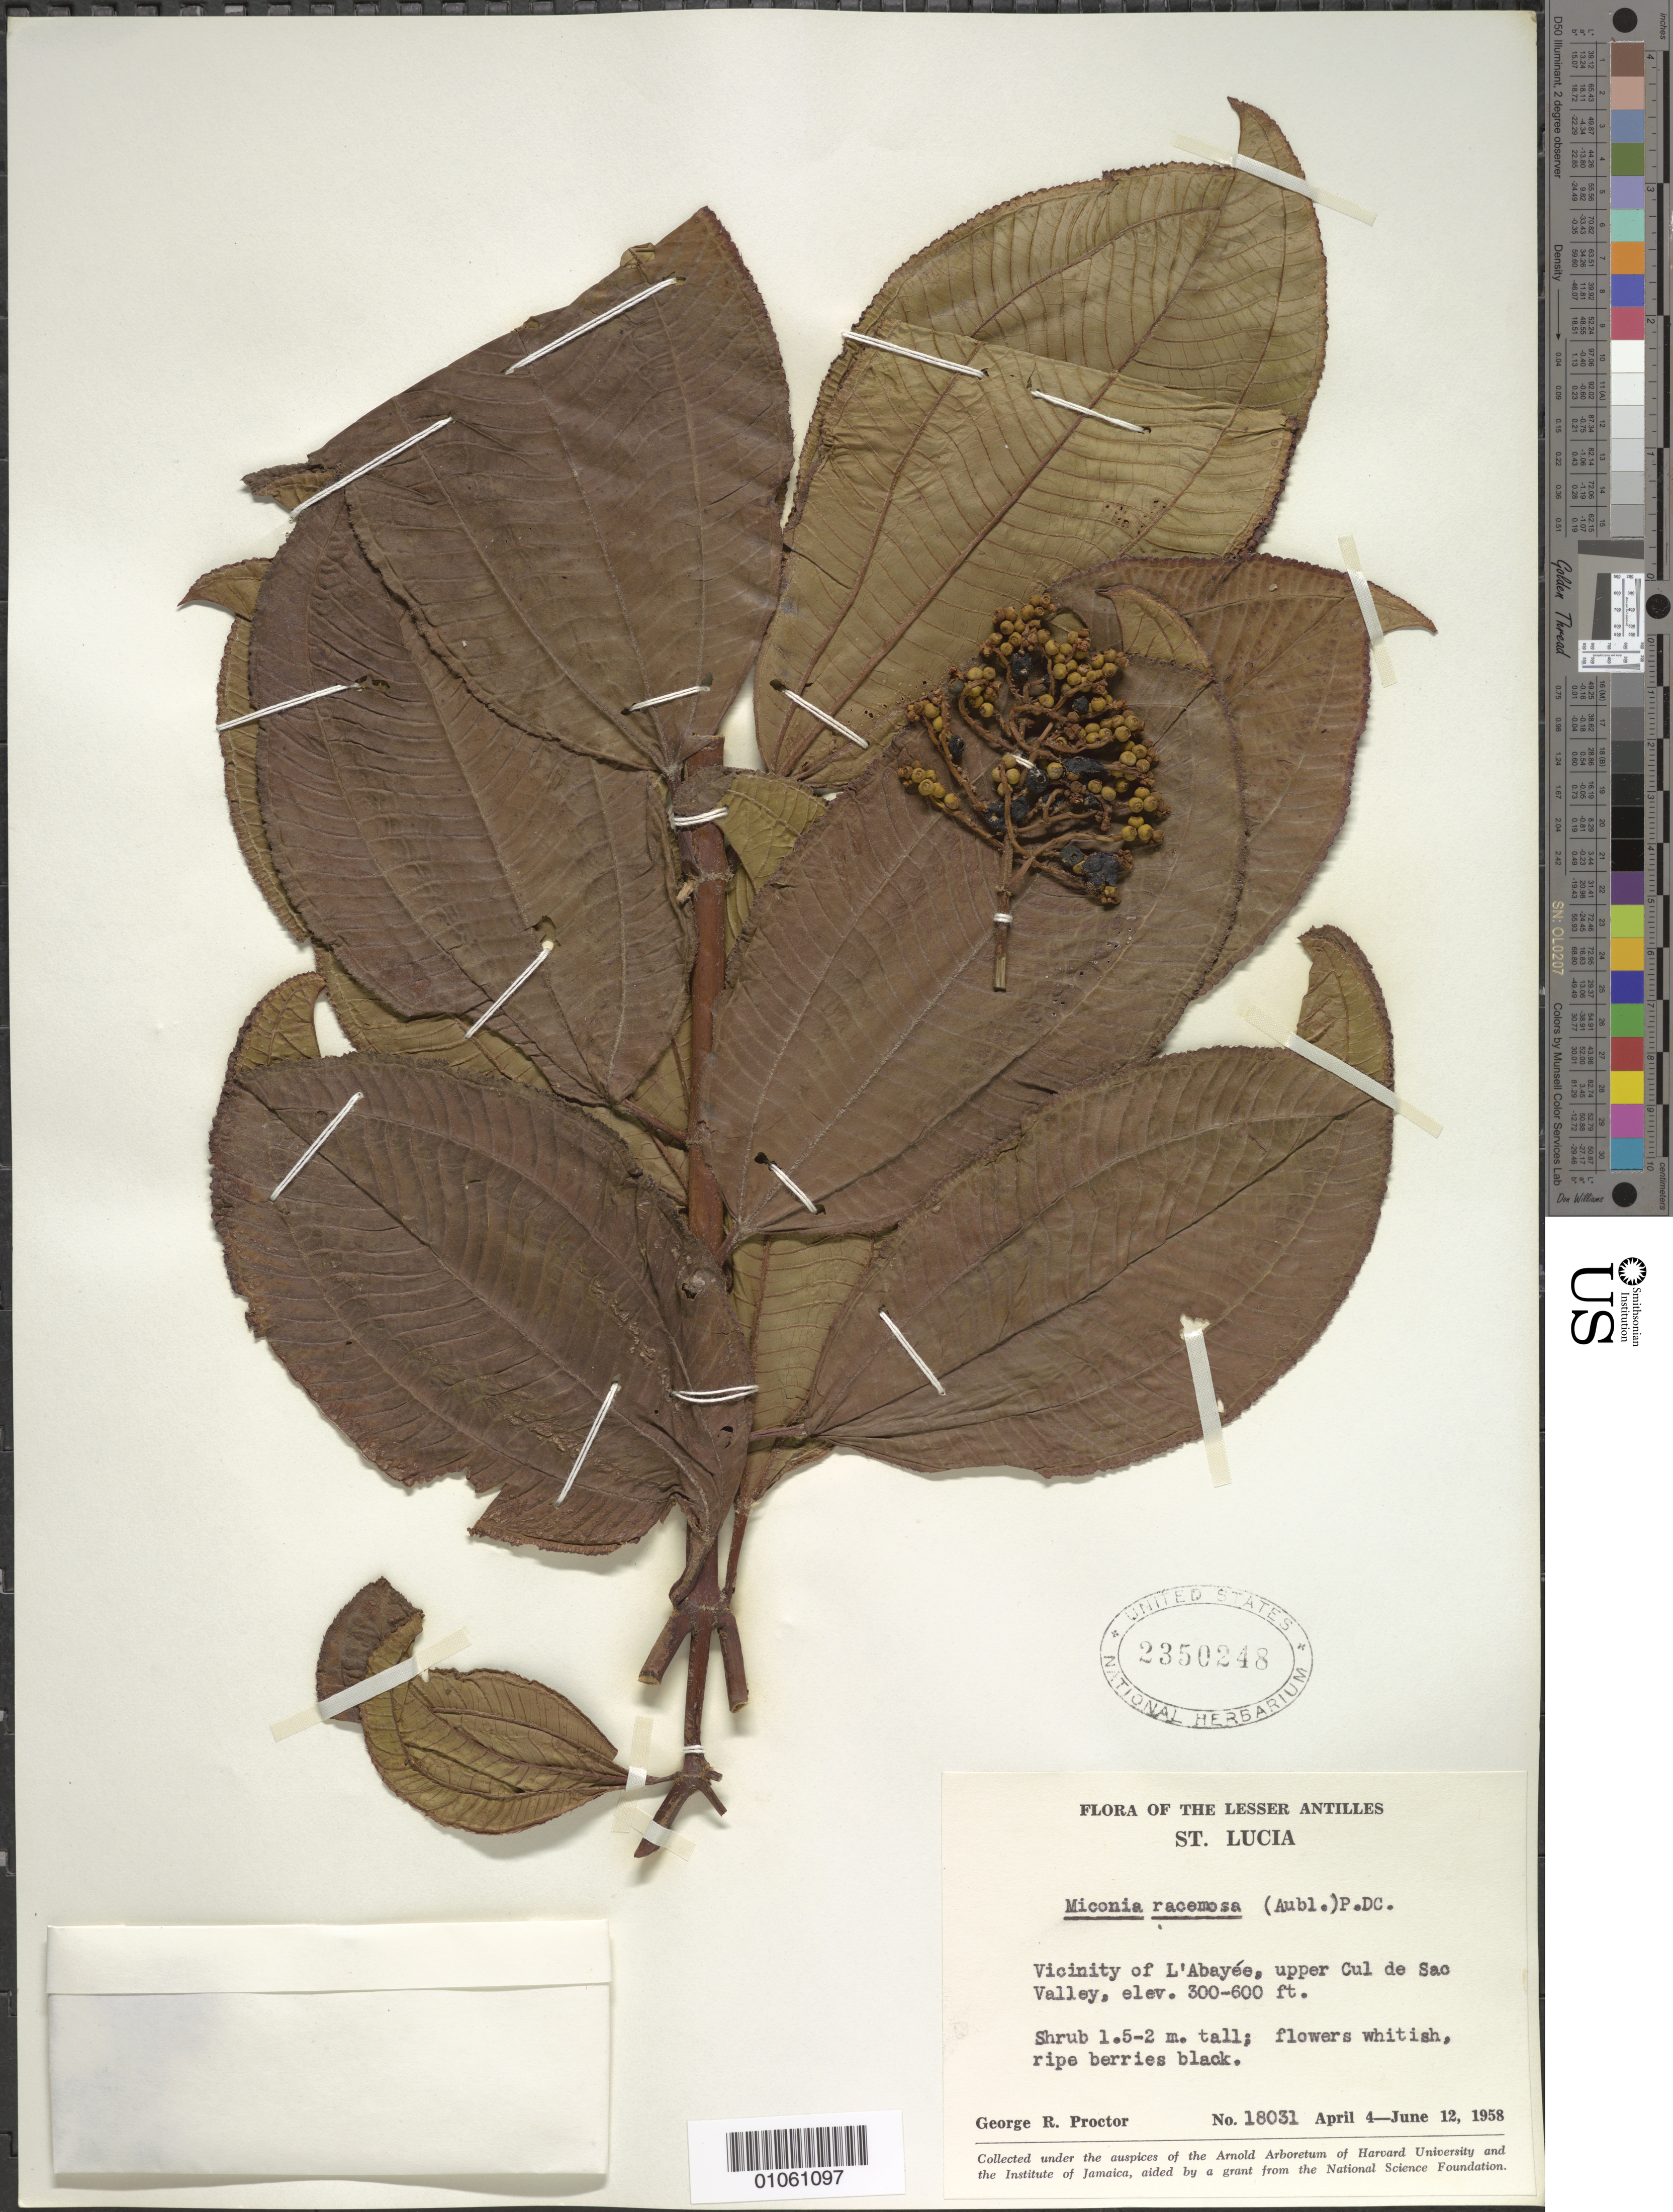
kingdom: Plantae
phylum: Tracheophyta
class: Magnoliopsida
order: Myrtales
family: Melastomataceae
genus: Miconia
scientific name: Miconia racemosa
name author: (Aubl.) DC.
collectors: G. R. Proctor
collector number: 18031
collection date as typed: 04 Apr 1958 to 12 Jun 1958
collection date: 1958-04-04/1958-06-12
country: St. Lucia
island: St. Lucia I.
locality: L'Abayée, upper Cul de Sao Valley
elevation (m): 91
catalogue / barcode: US 2350248